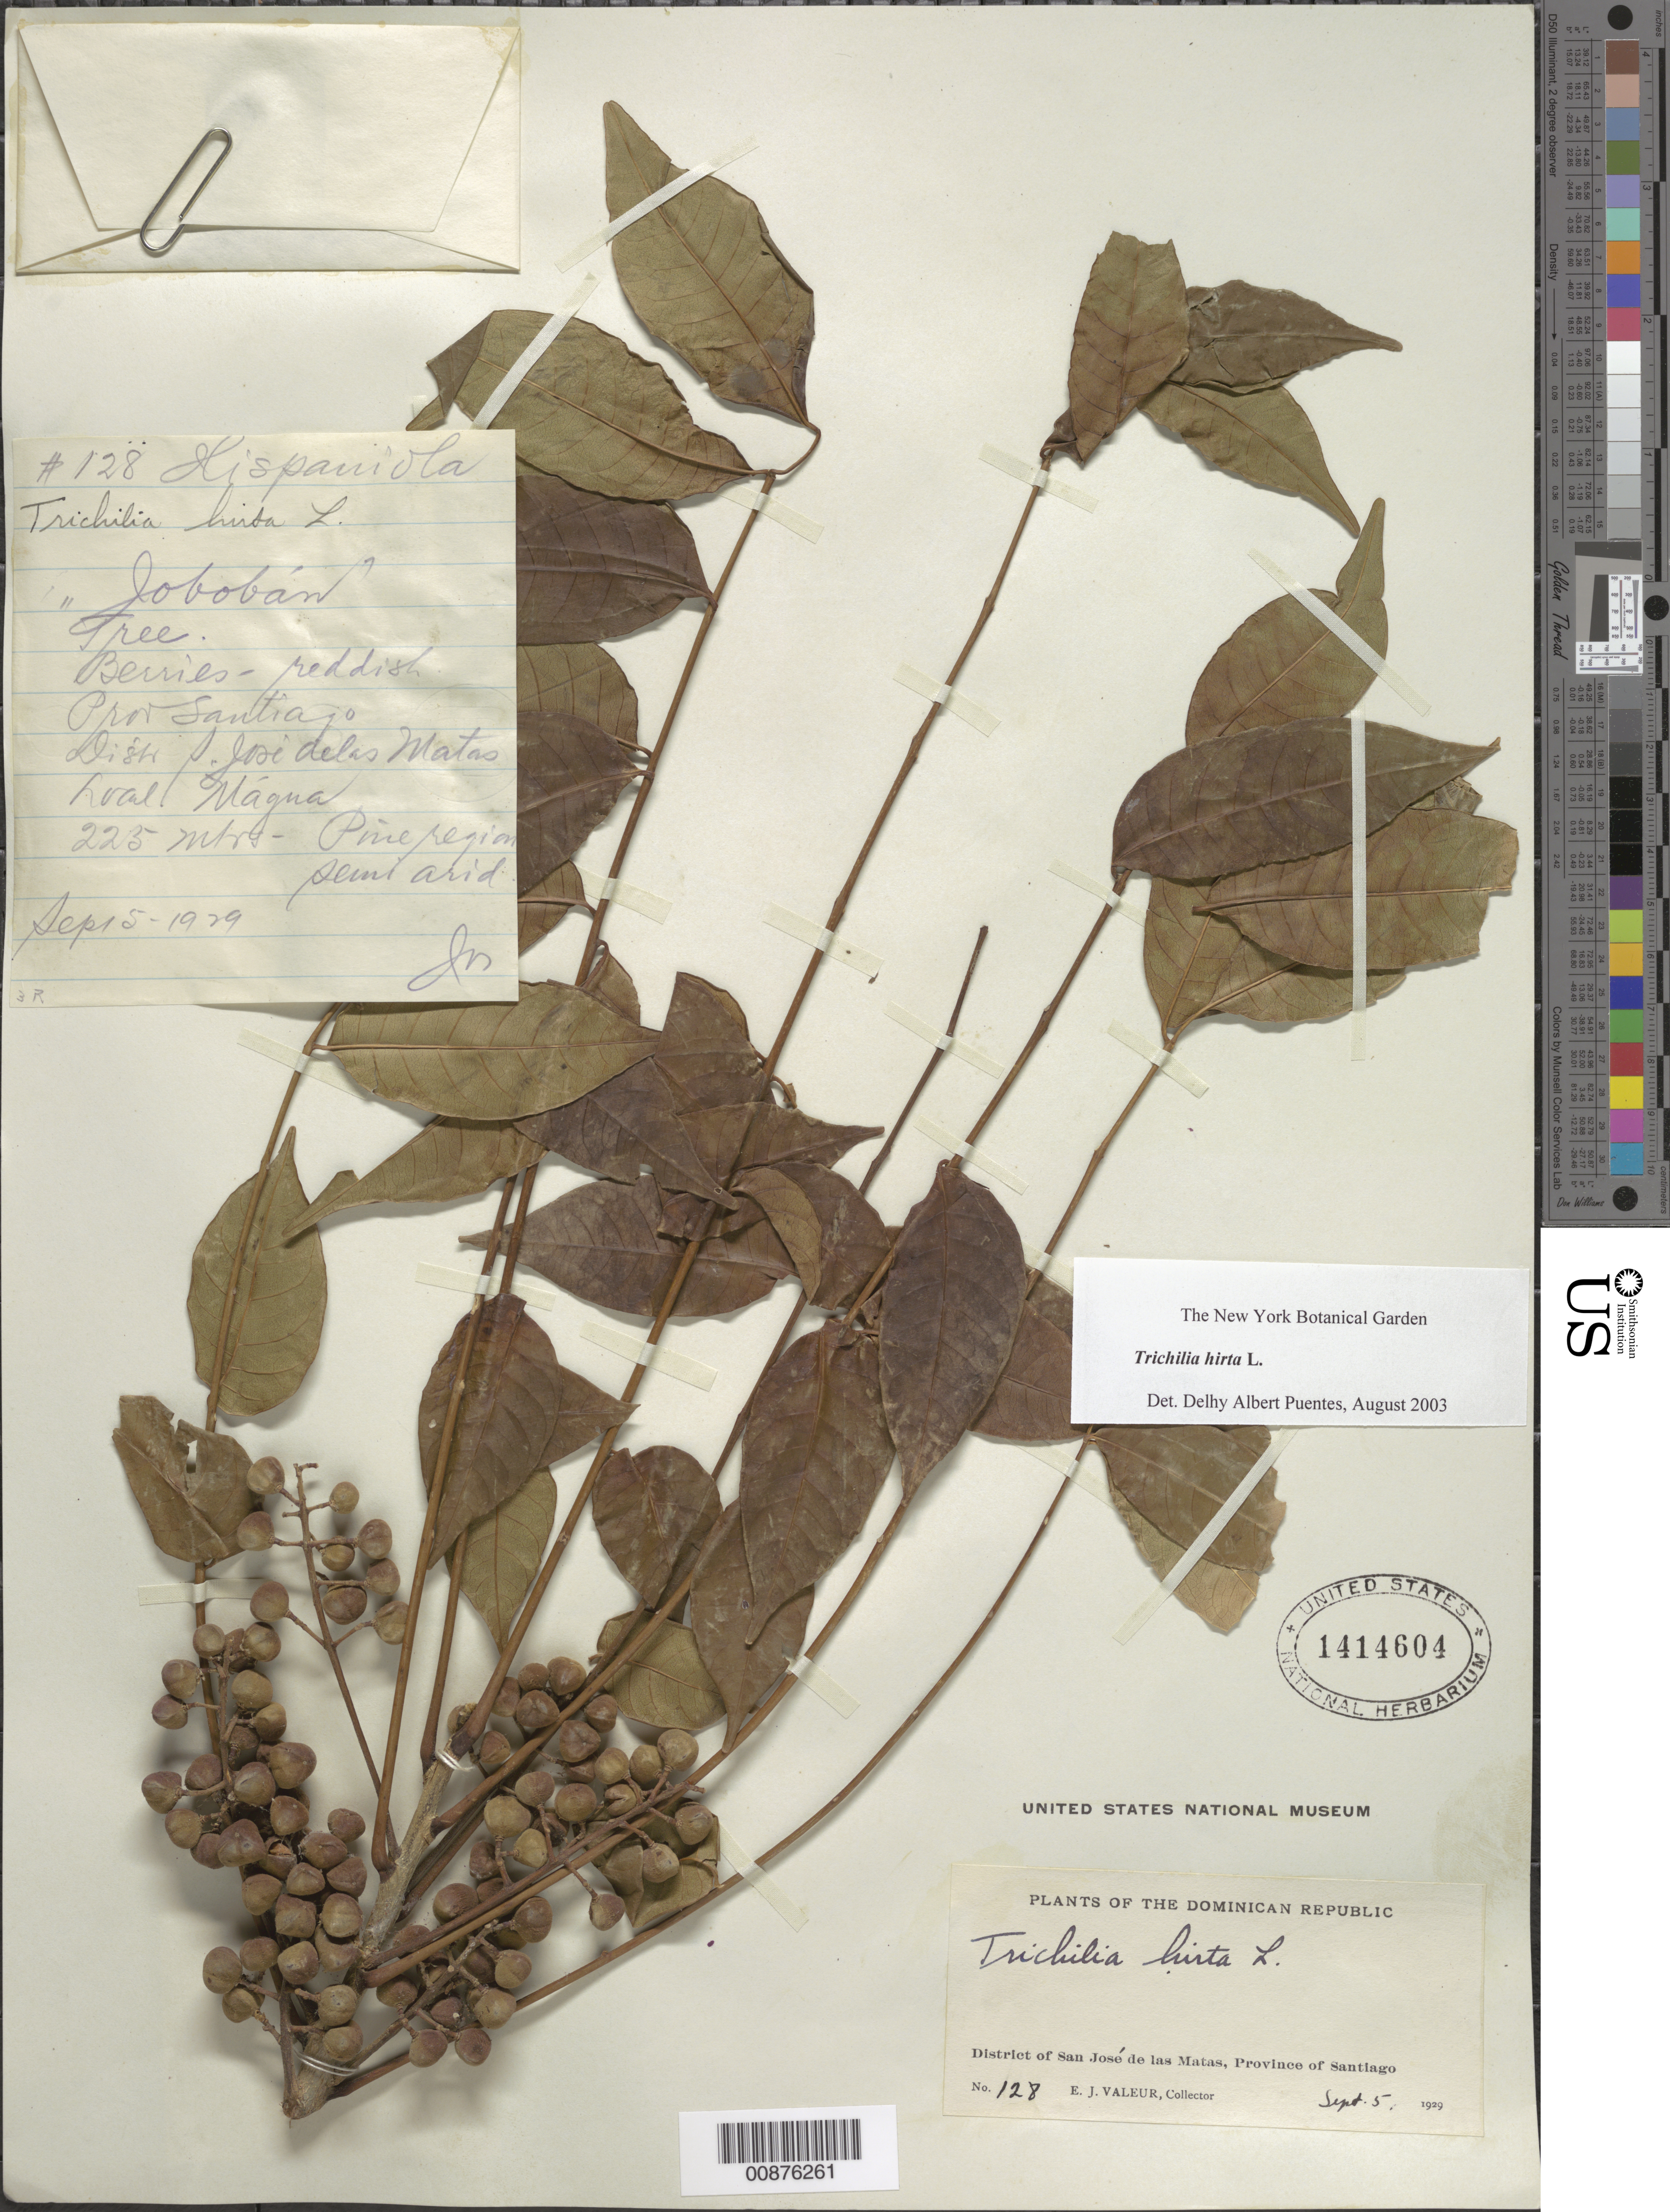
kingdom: Plantae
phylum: Tracheophyta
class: Magnoliopsida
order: Sapindales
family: Meliaceae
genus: Trichilia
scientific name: Trichilia hirta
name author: L.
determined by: Puentes, D. A.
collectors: E. Valeur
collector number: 128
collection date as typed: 05 Sep 1929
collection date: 1929-09-05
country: Dominican Republic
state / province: Santiago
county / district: San José de las Matas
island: Hispaniola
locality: Magua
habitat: Semi arid pine region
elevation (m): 225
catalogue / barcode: US 1414604